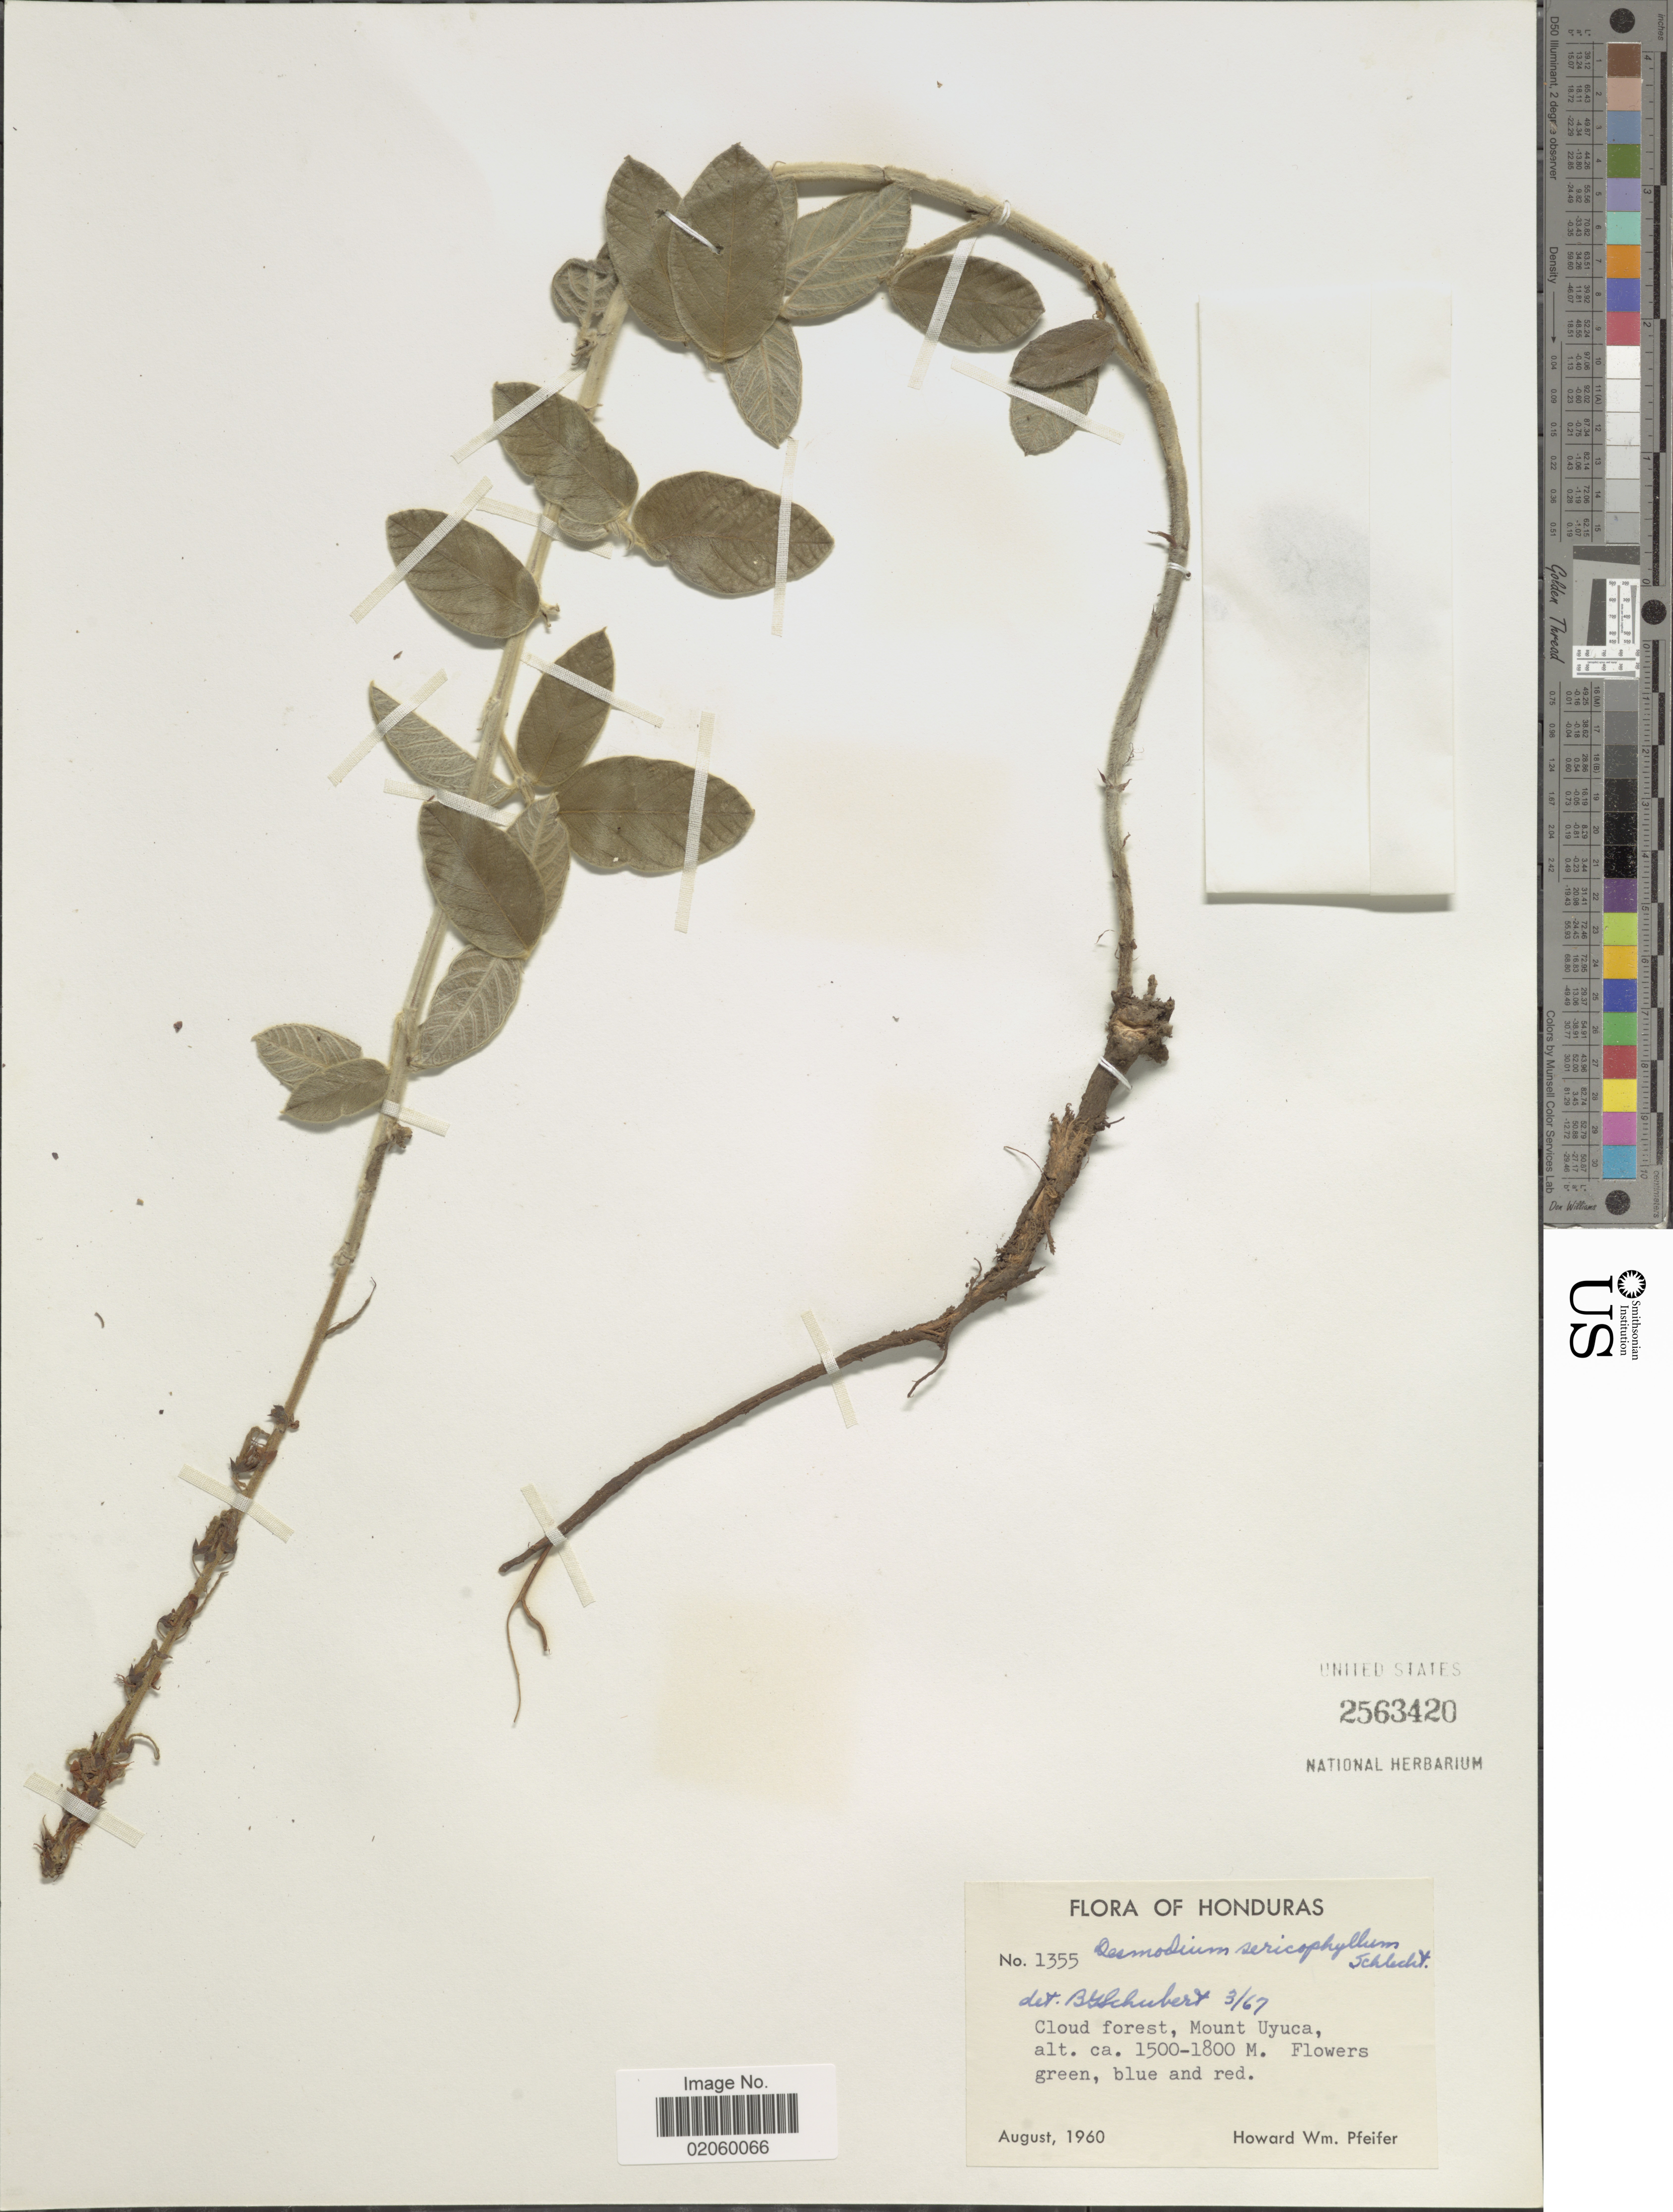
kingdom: Plantae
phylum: Tracheophyta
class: Magnoliopsida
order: Fabales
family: Fabaceae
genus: Desmodium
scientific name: Desmodium sericophyllum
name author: Schltdl.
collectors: H. W. Pfeifer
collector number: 1355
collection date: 1960-08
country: Honduras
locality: Mount Uyuca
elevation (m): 1500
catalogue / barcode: US 2563420